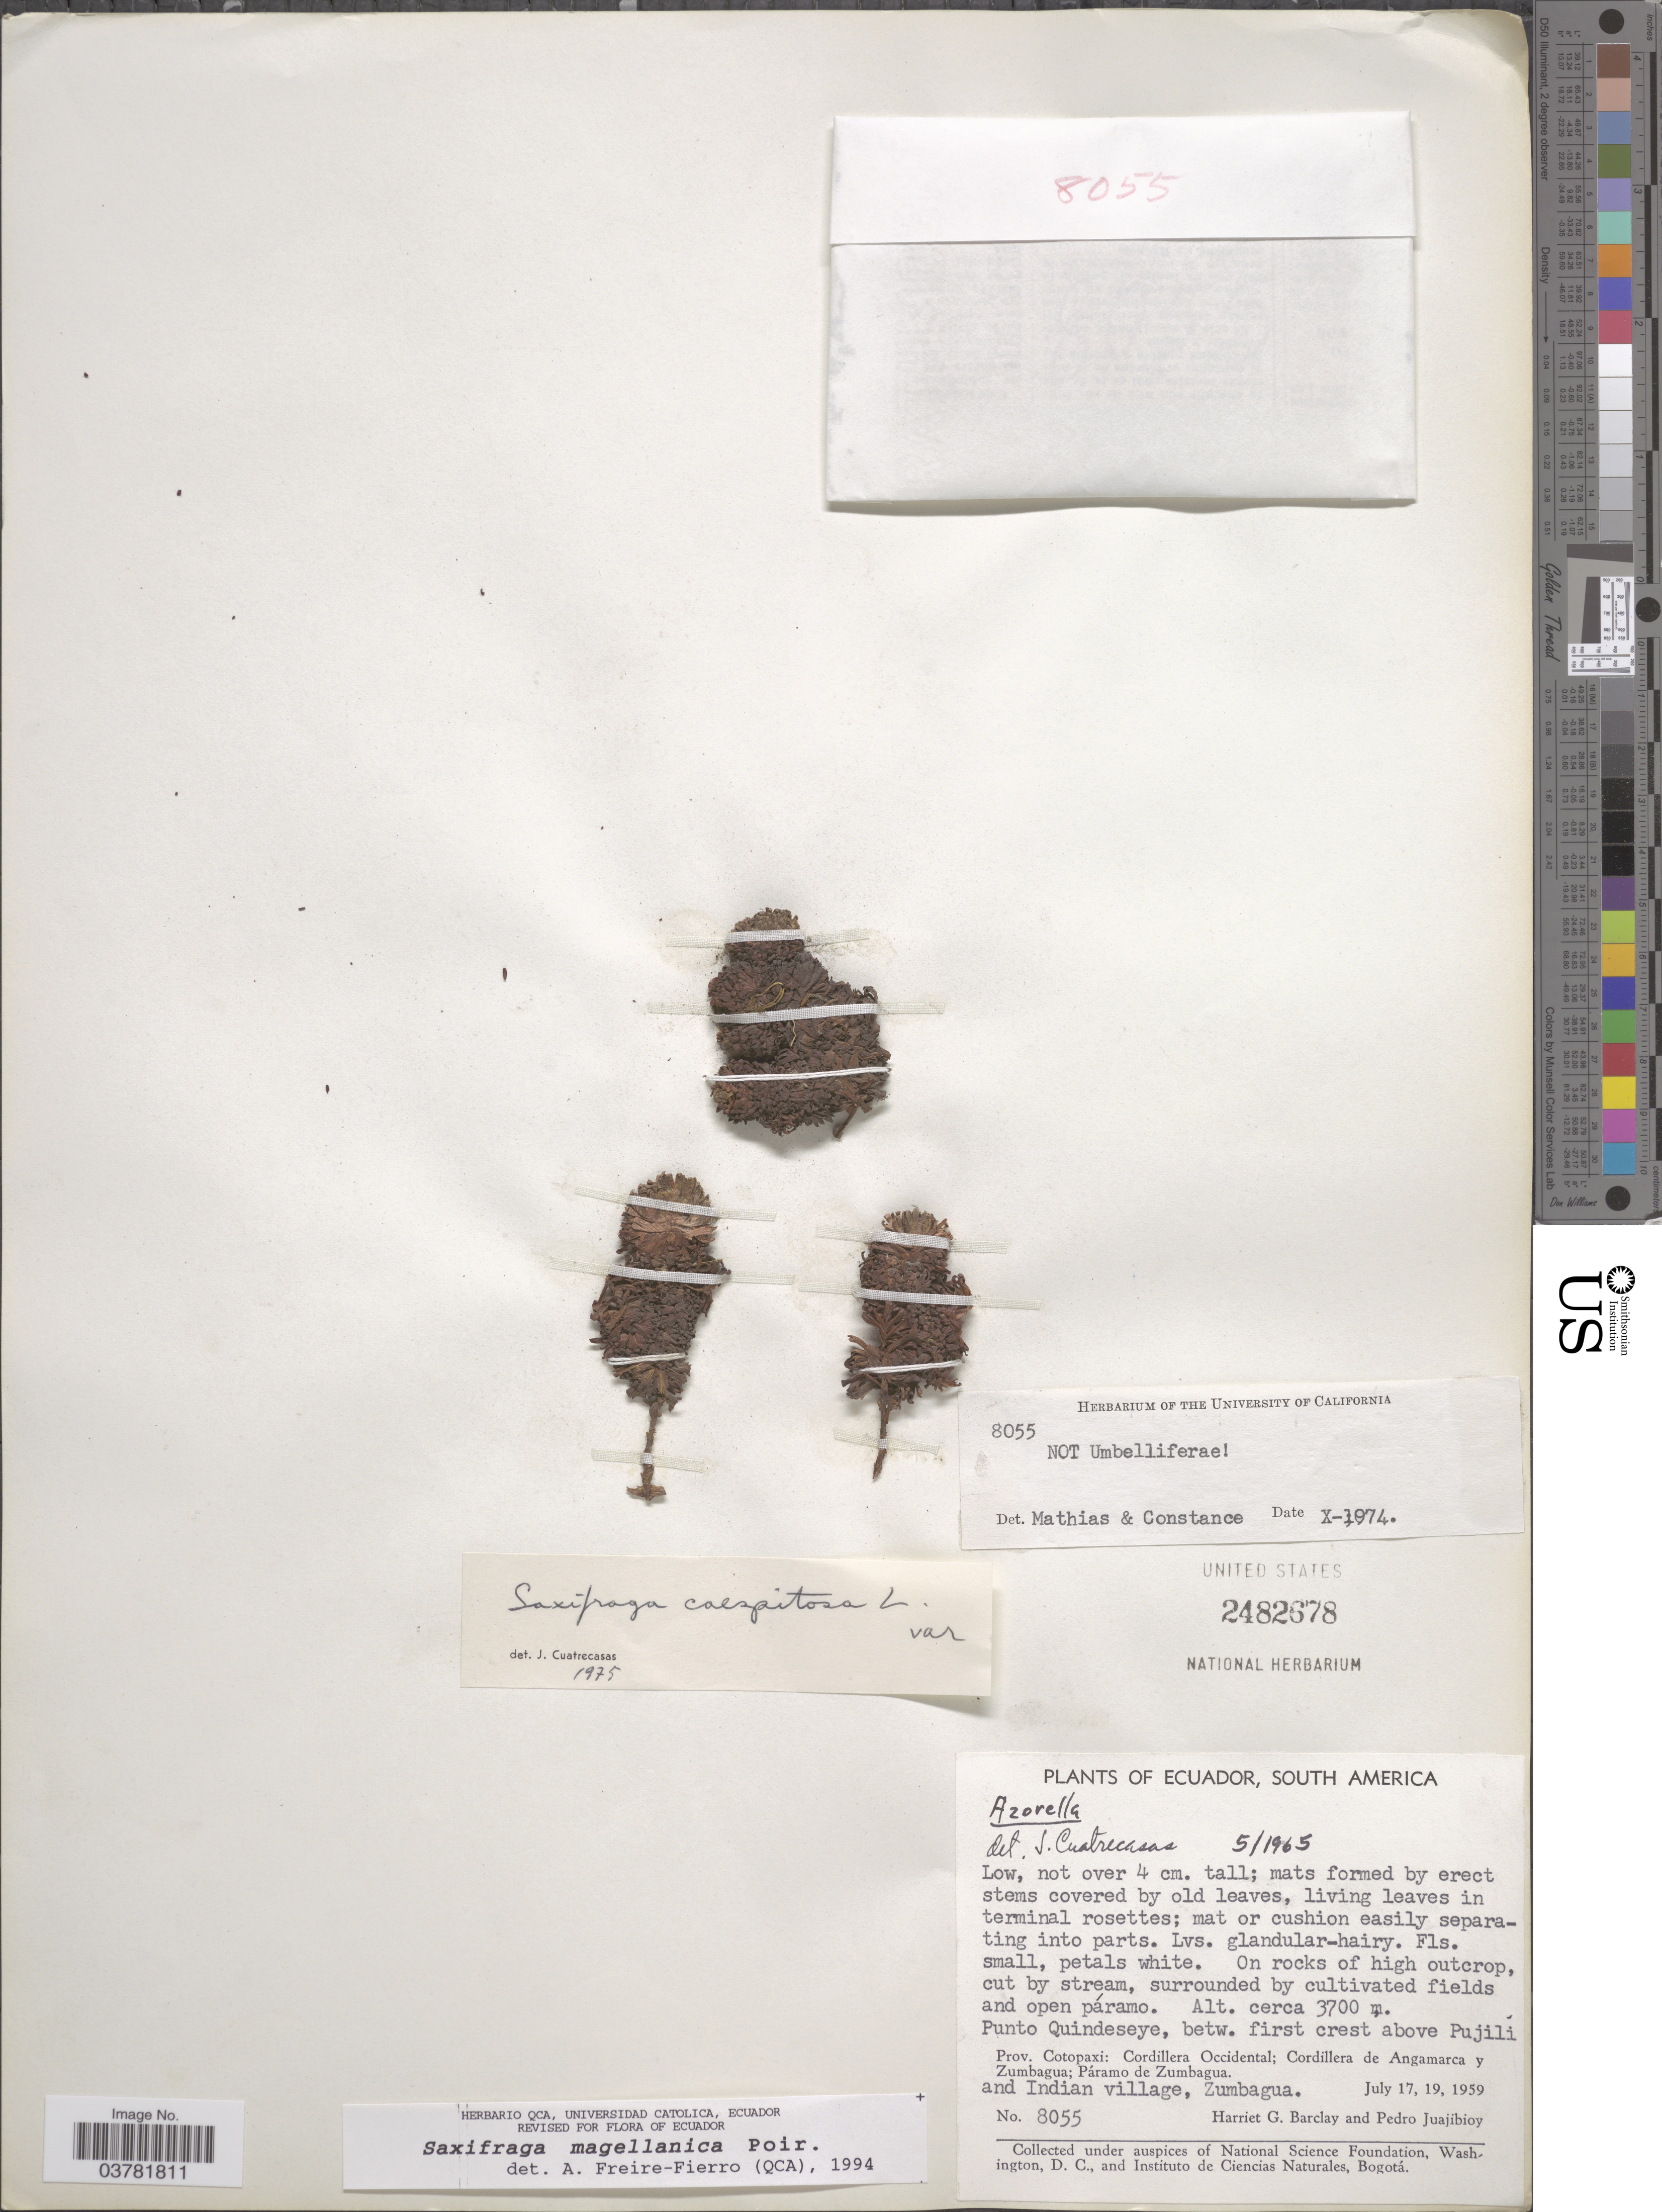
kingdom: Plantae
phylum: Tracheophyta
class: Magnoliopsida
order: Saxifragales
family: Saxifragaceae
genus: Saxifraga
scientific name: Saxifraga magellanica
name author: Poir.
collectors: H. G. Barclay & P. Juajibioy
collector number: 8055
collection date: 1959-07-17/1959-07-19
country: Ecuador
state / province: Cotopaxi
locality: Punto Quindeseye, betw. first crest above Pujili. Cordillera Occidental; Cordillera de Angamarca y Zumbagua; Páramo de Zumbagua and Indian village, Zumbagua.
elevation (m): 3700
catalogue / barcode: US 2482678